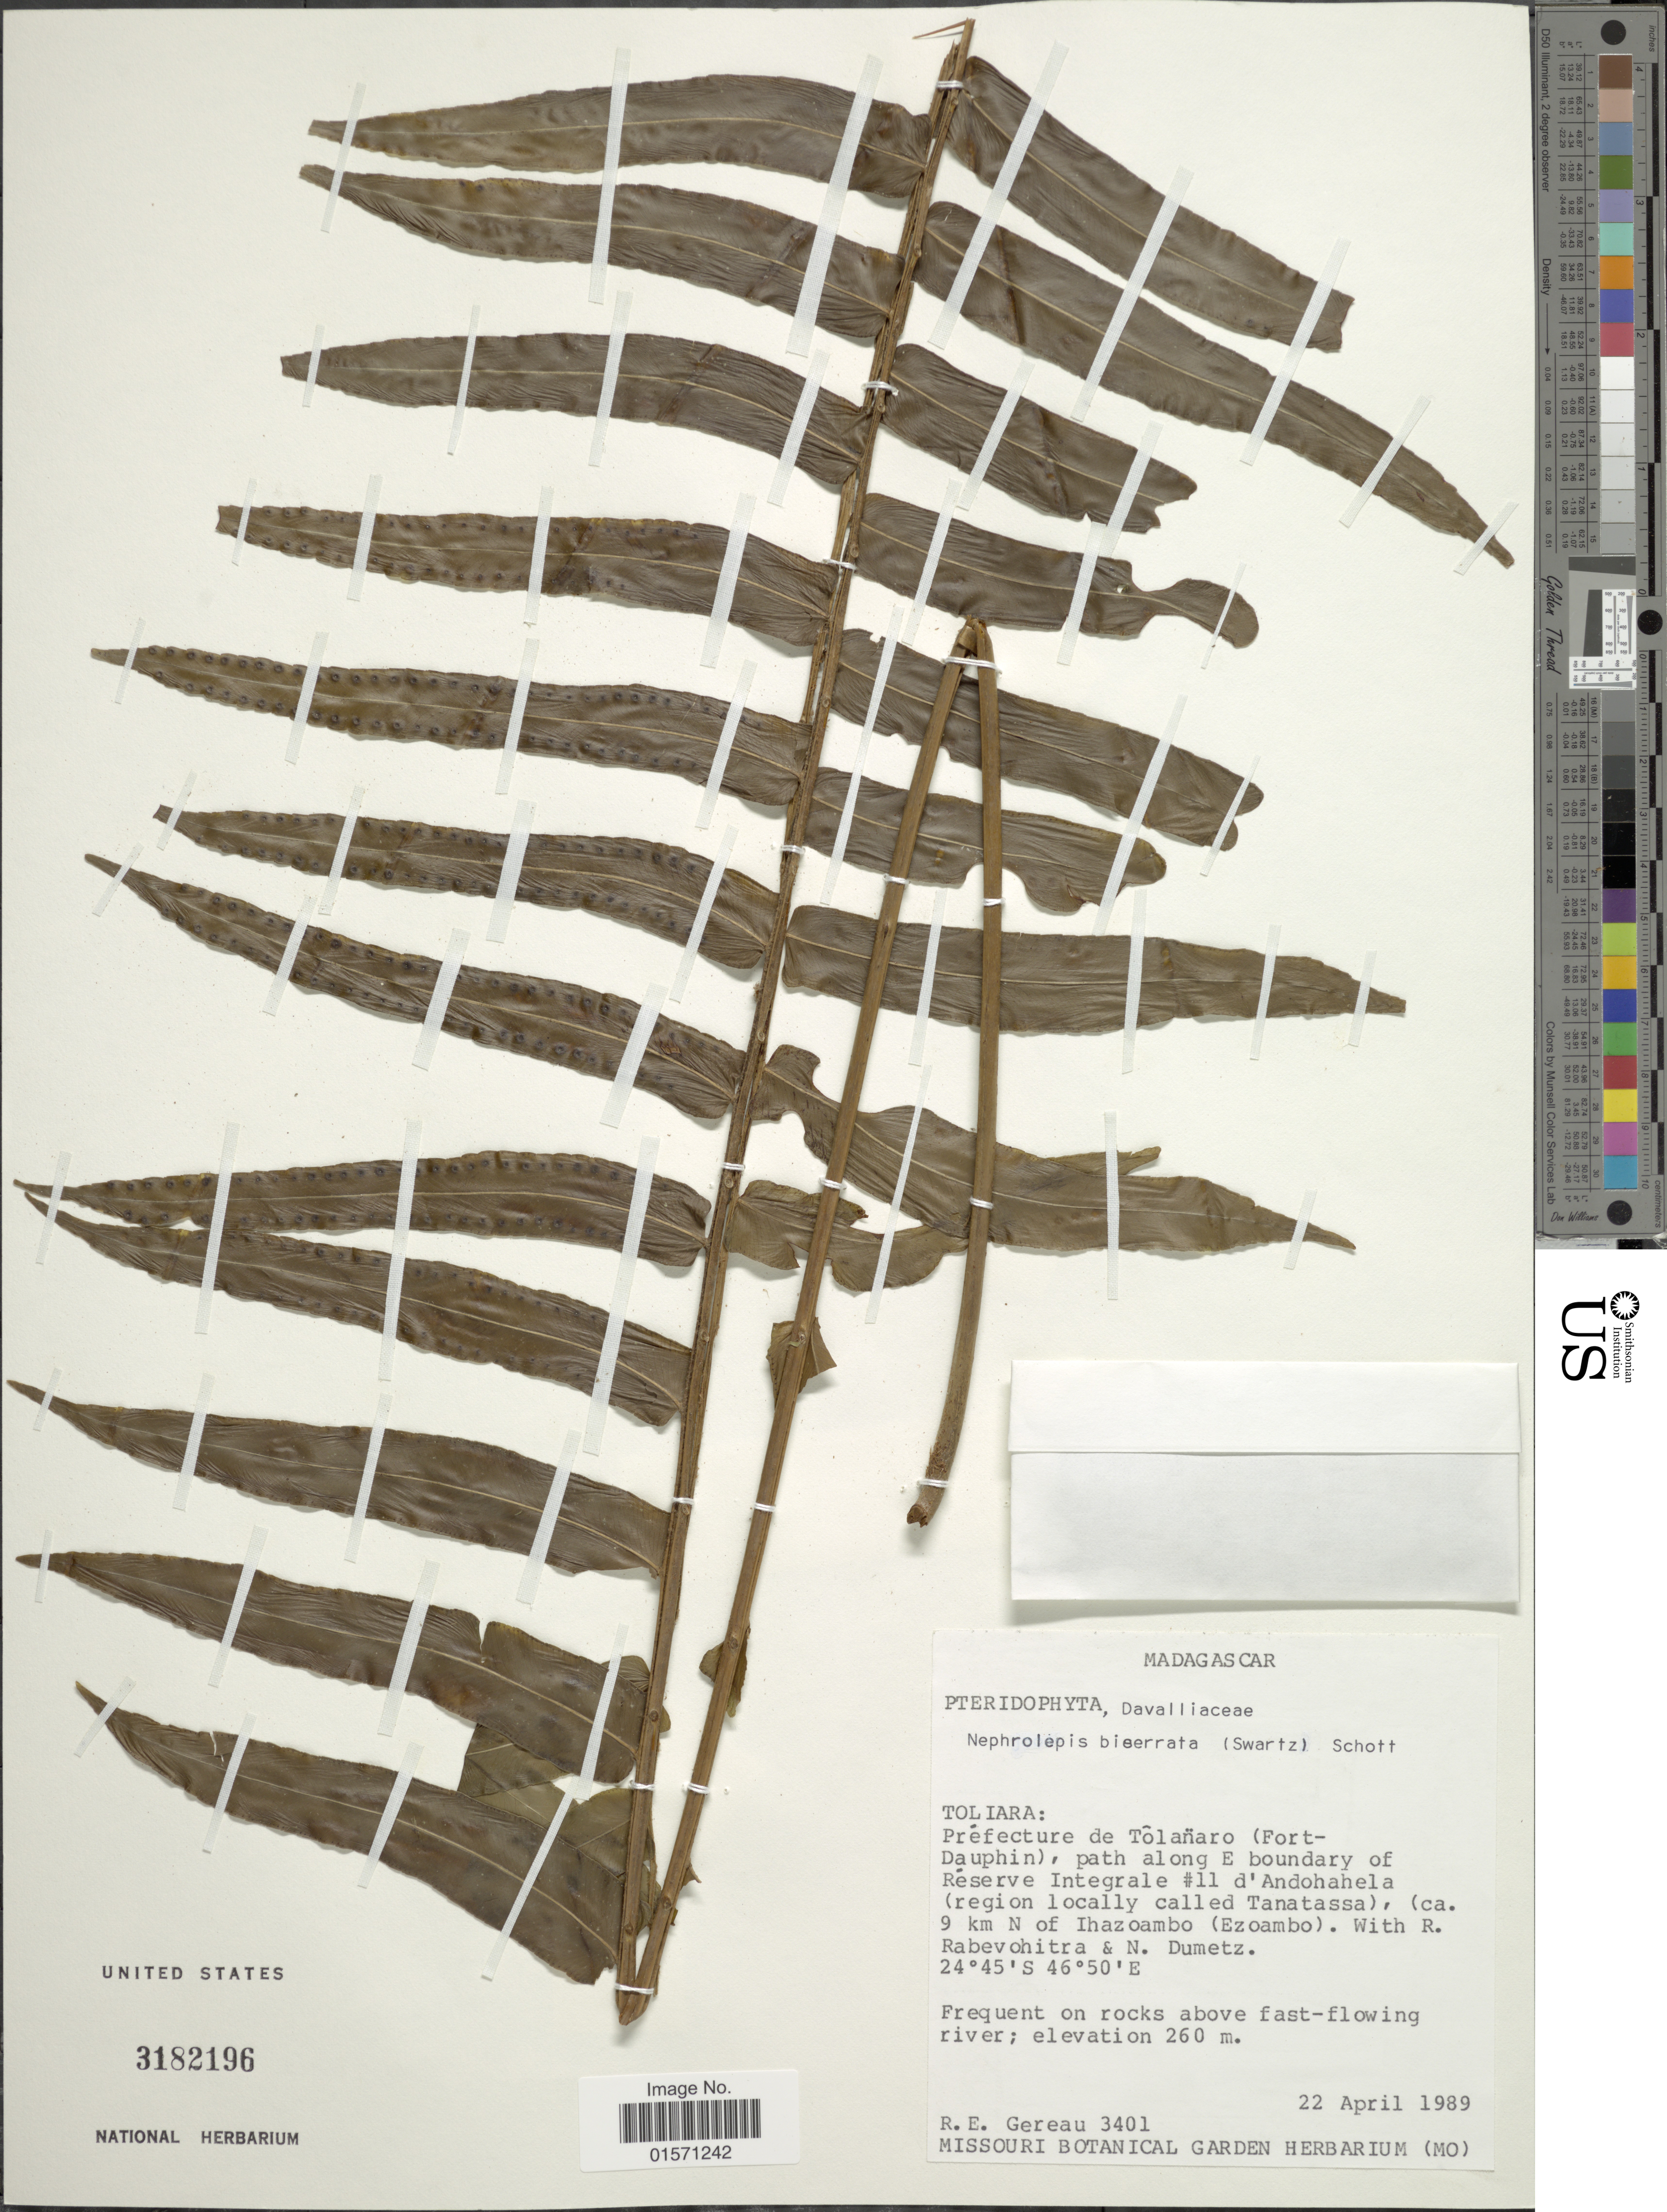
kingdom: Plantae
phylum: Tracheophyta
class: Polypodiopsida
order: Polypodiales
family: Nephrolepidaceae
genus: Nephrolepis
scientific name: Nephrolepis biserrata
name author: (Sw.) Schott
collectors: R. Gereau, R. Rabevohitra & N. Dumetz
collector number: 3401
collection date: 1989-04-22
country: Madagascar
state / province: Anosy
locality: Préfecture de Tôlanara (Fort Dauphin), path along E boundary of Réserve Integrale #11 d' Andohahela (region locally called Tanatassa), (ca. 9 km N of Ihazoambo (Ezoambo)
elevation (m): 260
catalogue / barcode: US 3182196